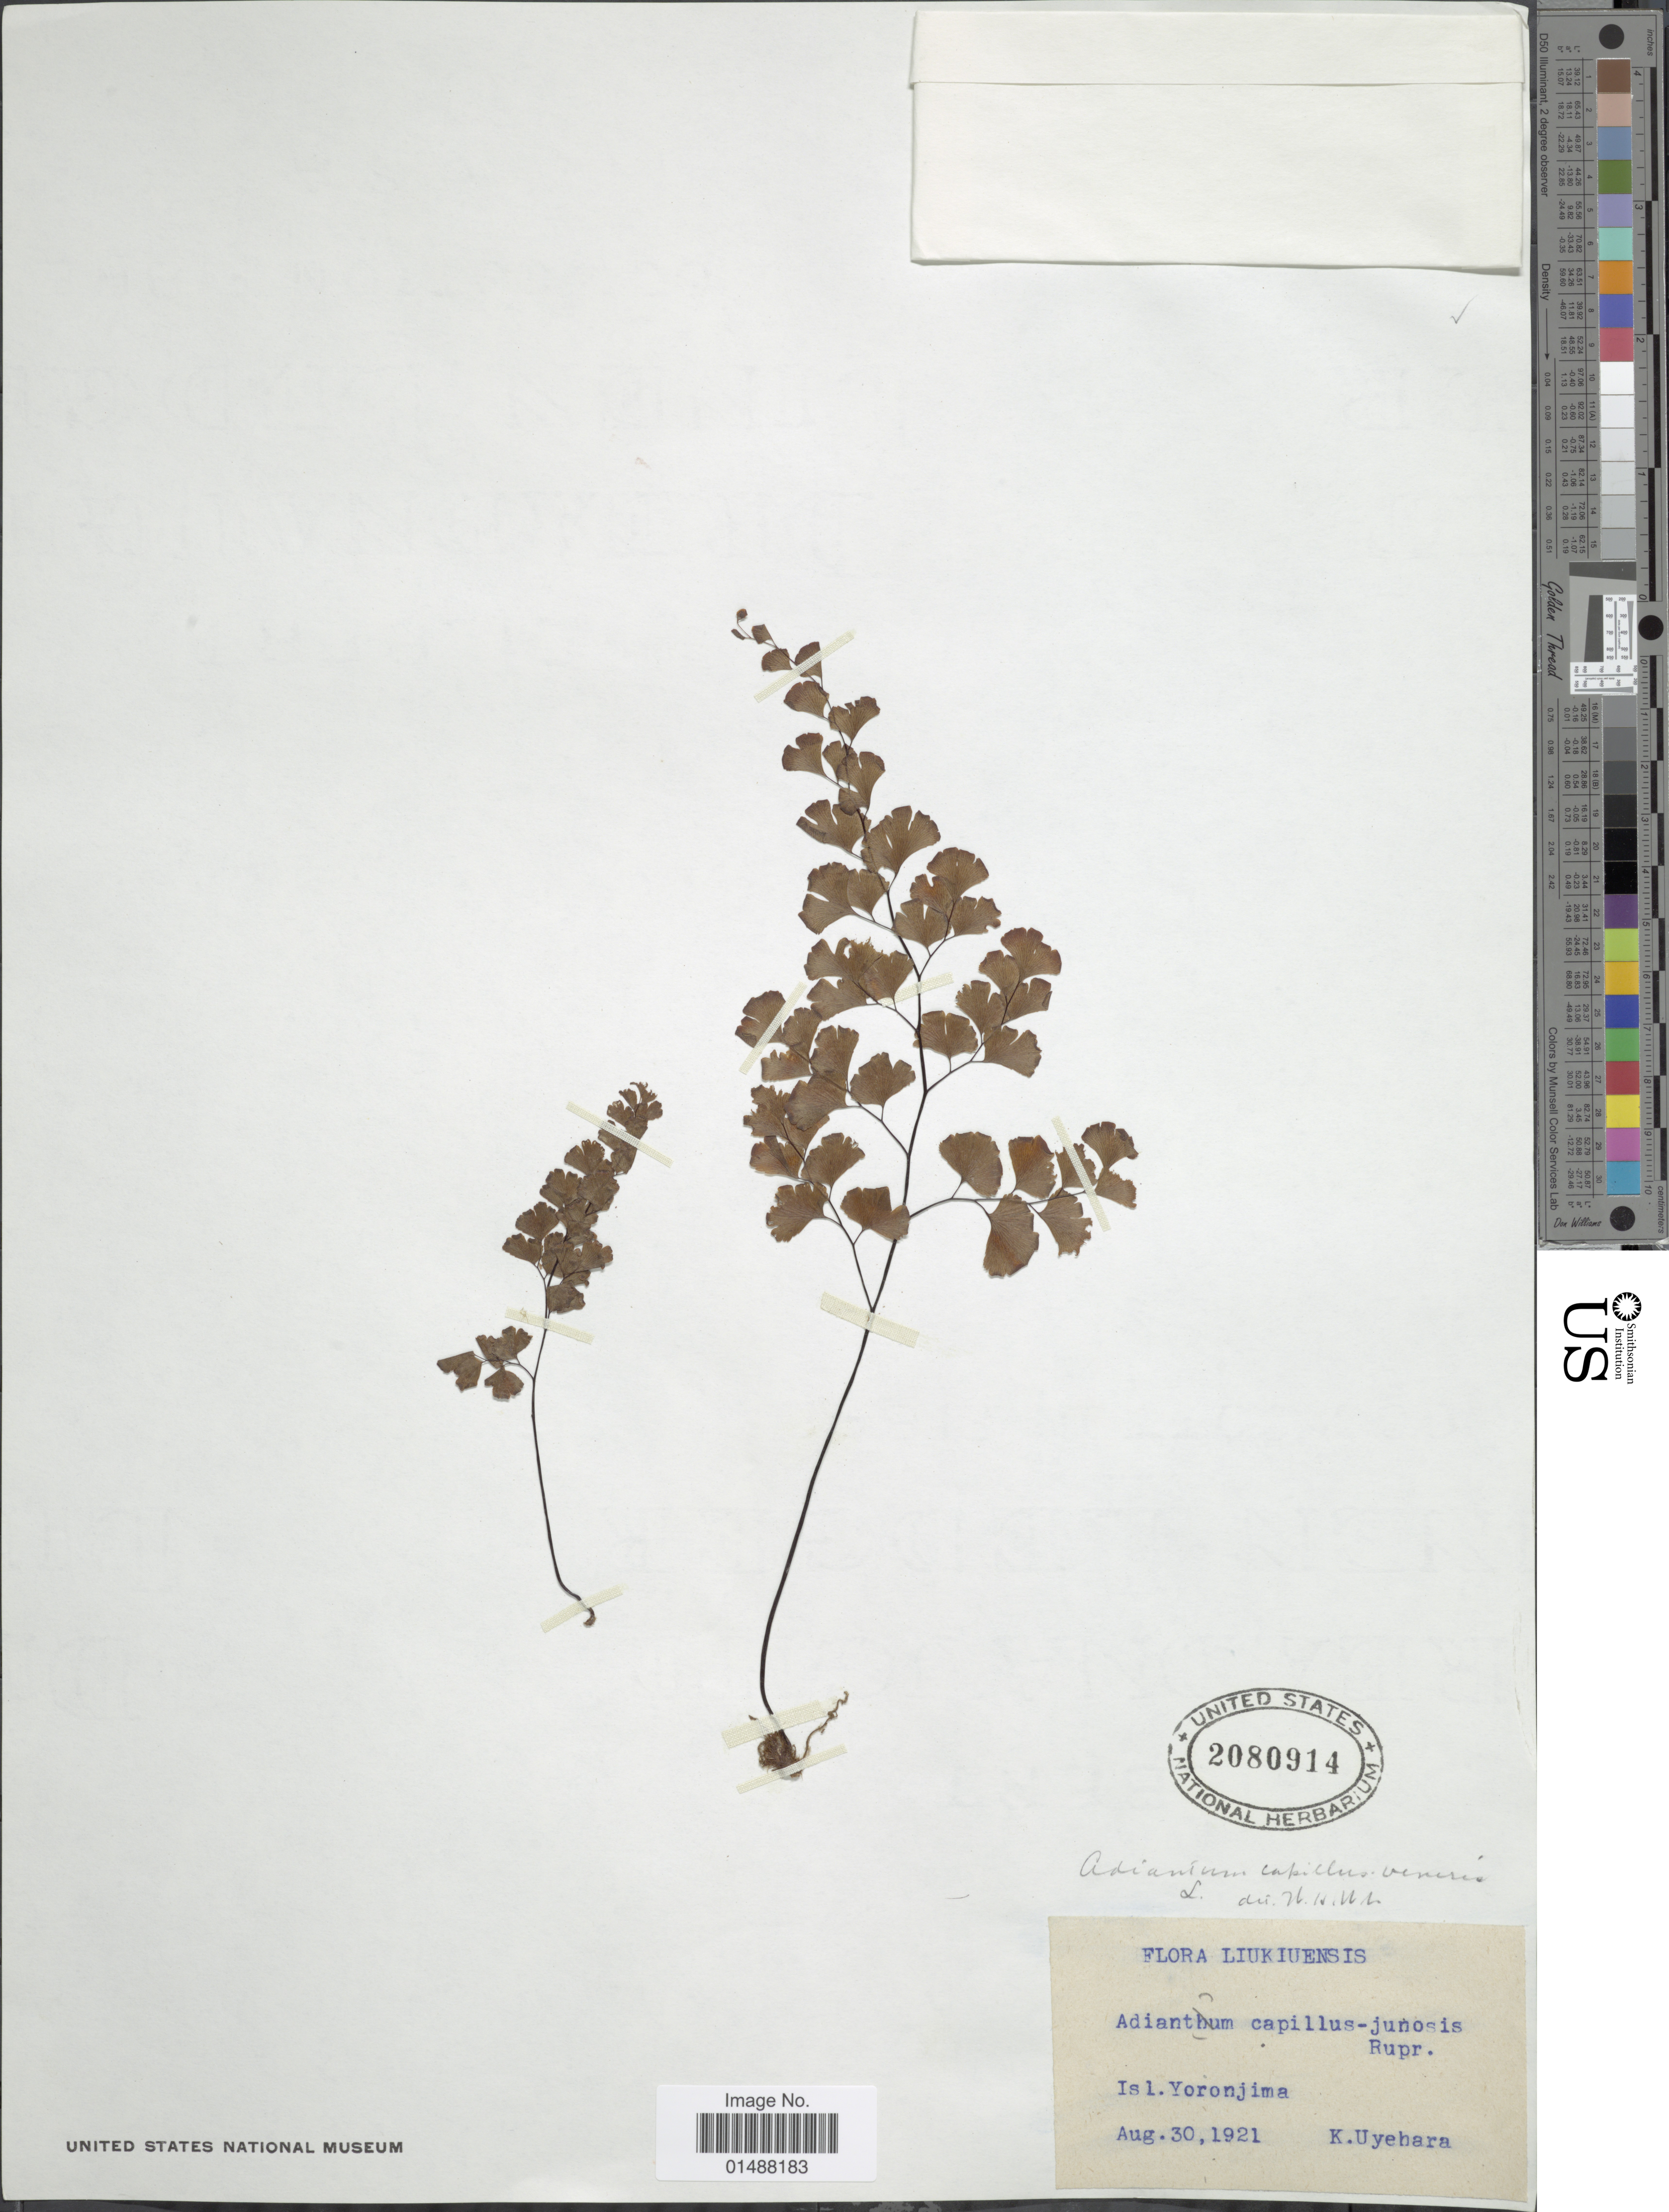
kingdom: Plantae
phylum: Tracheophyta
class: Polypodiopsida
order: Polypodiales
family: Pteridaceae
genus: Adiantum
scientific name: Adiantum capillus-veneris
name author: L.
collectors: K. Uyehara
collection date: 1921-08-30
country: Japan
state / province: Okinawa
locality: Liukiuensis, Isl. Yoronjima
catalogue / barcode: US 2080914